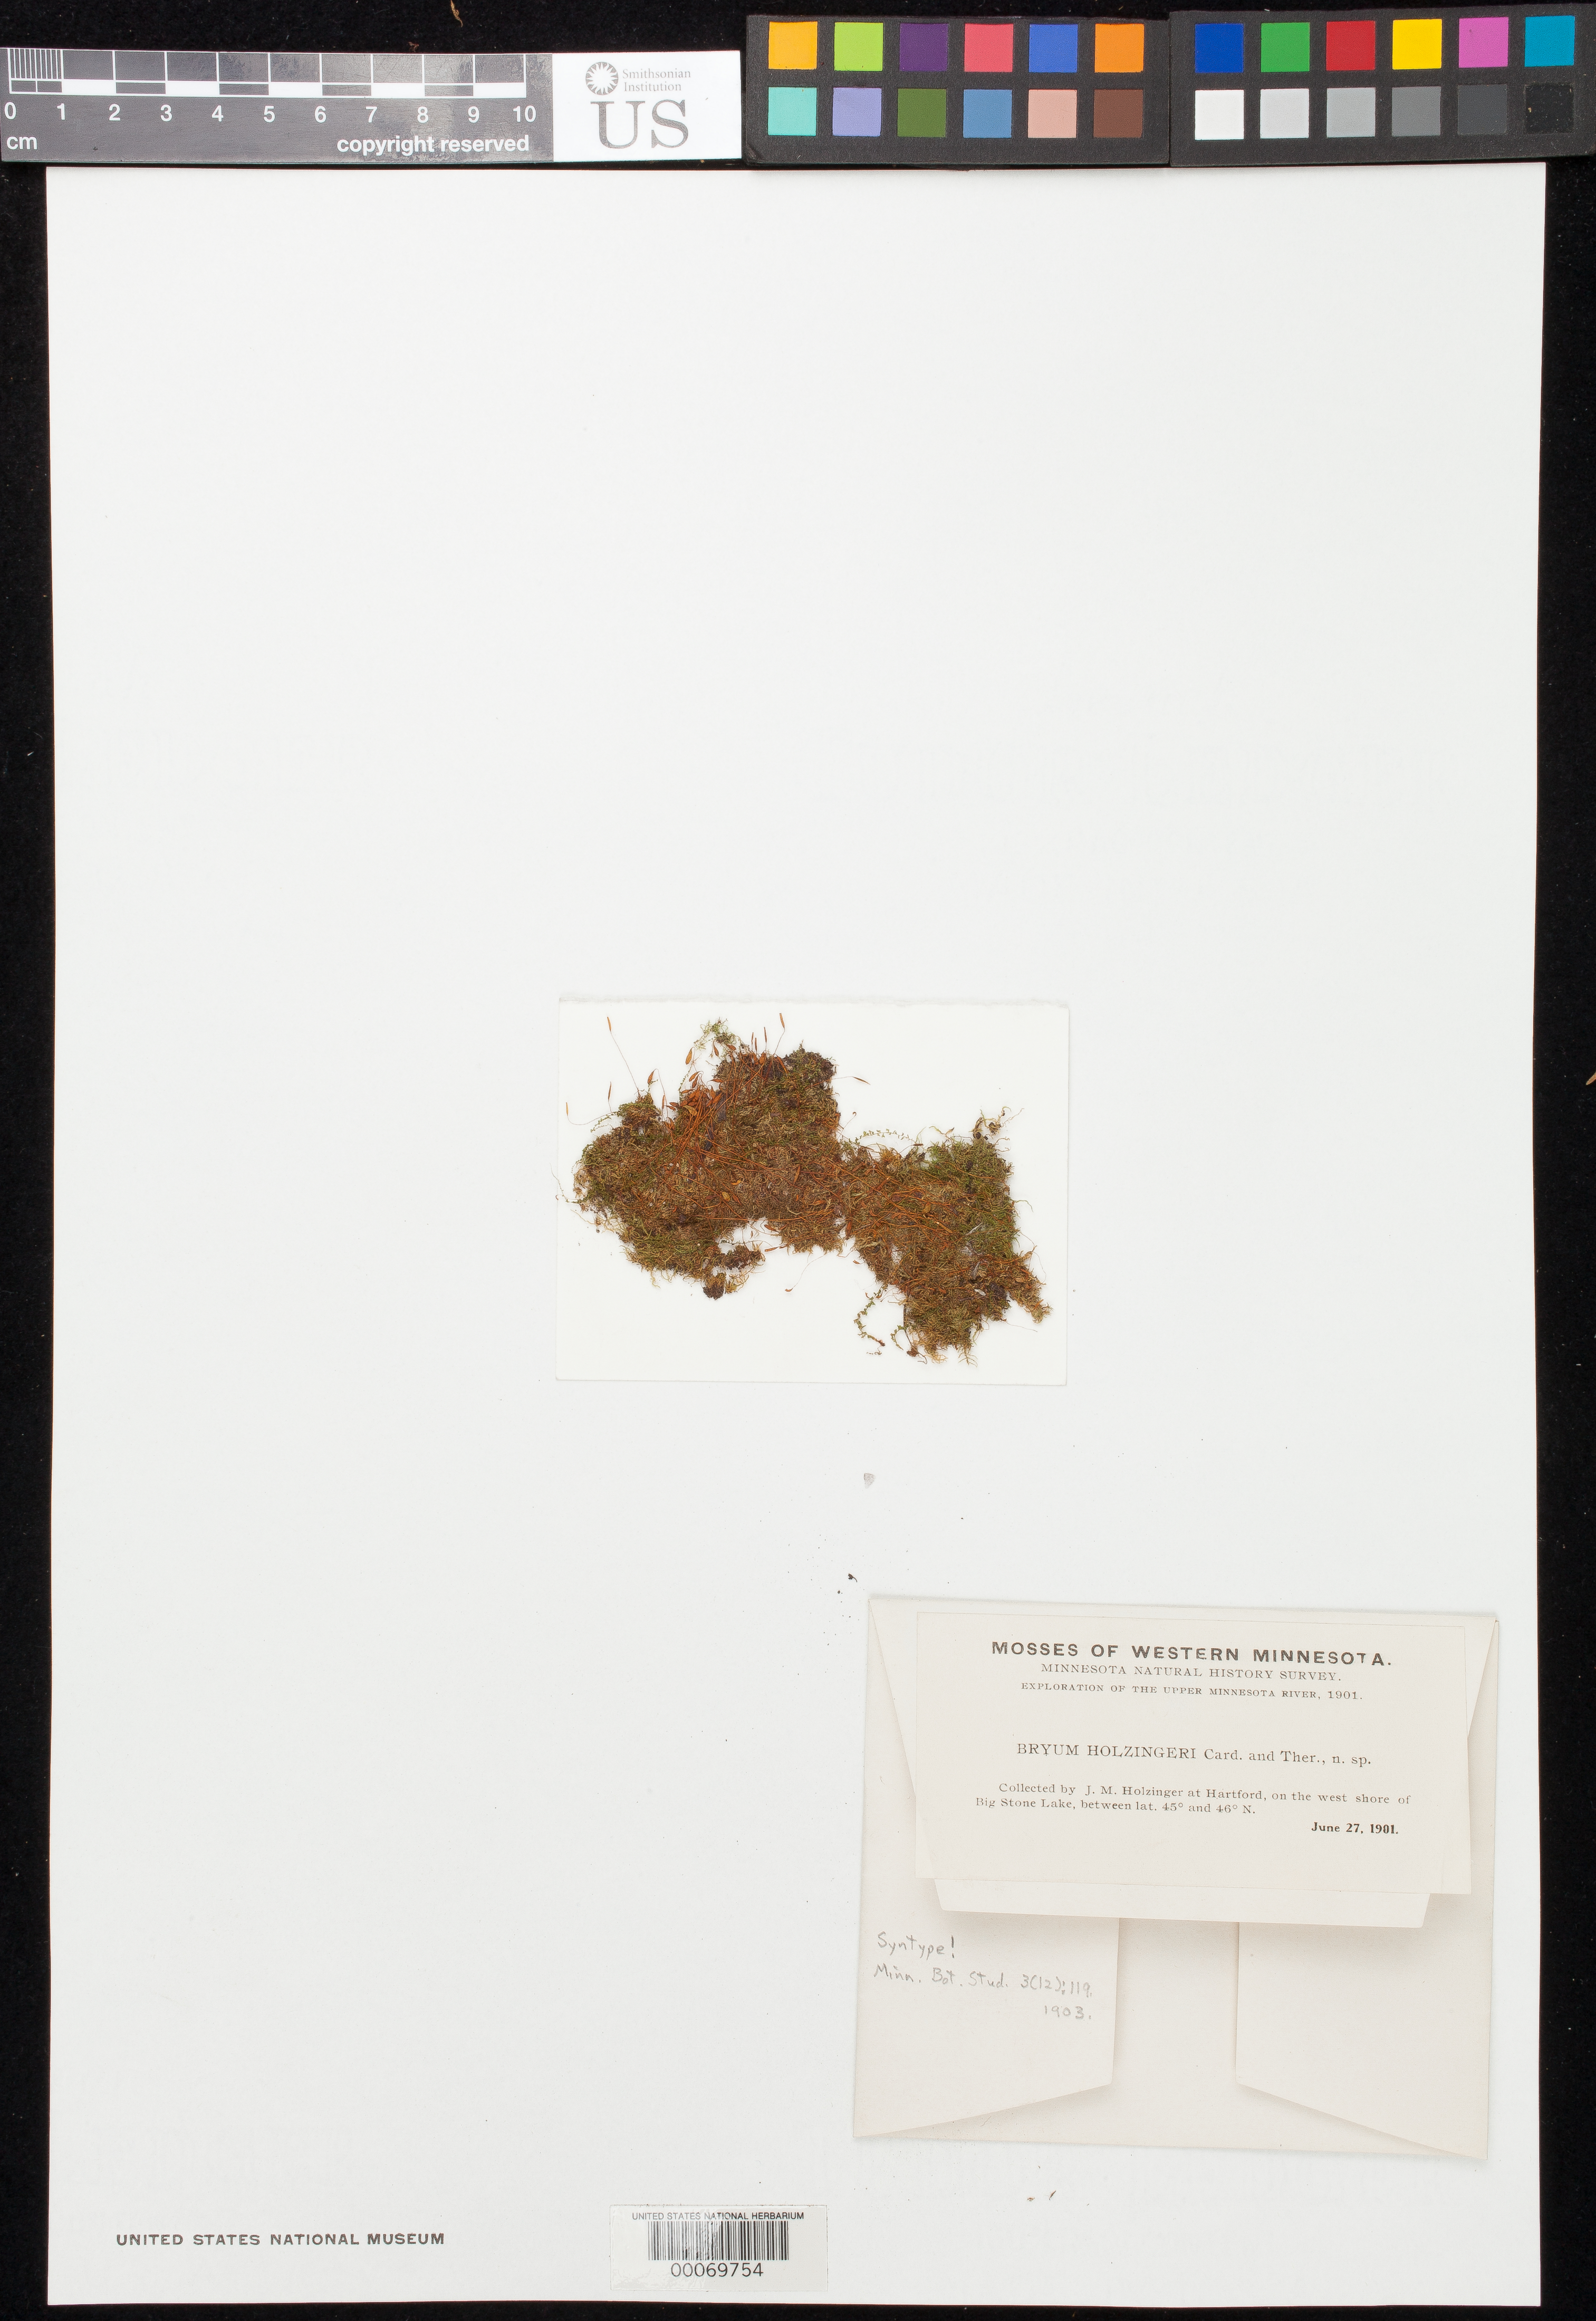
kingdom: Plantae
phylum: Bryophyta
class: Bryopsida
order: Bryales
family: Bryaceae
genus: Bryum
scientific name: Bryum holzingeri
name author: Cardot & Thér.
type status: Syntype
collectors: J. M. Holzinger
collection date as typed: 27 Jun 1901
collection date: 1901-06-27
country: United States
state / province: Minnesota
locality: W shore of Big Stone Lake.